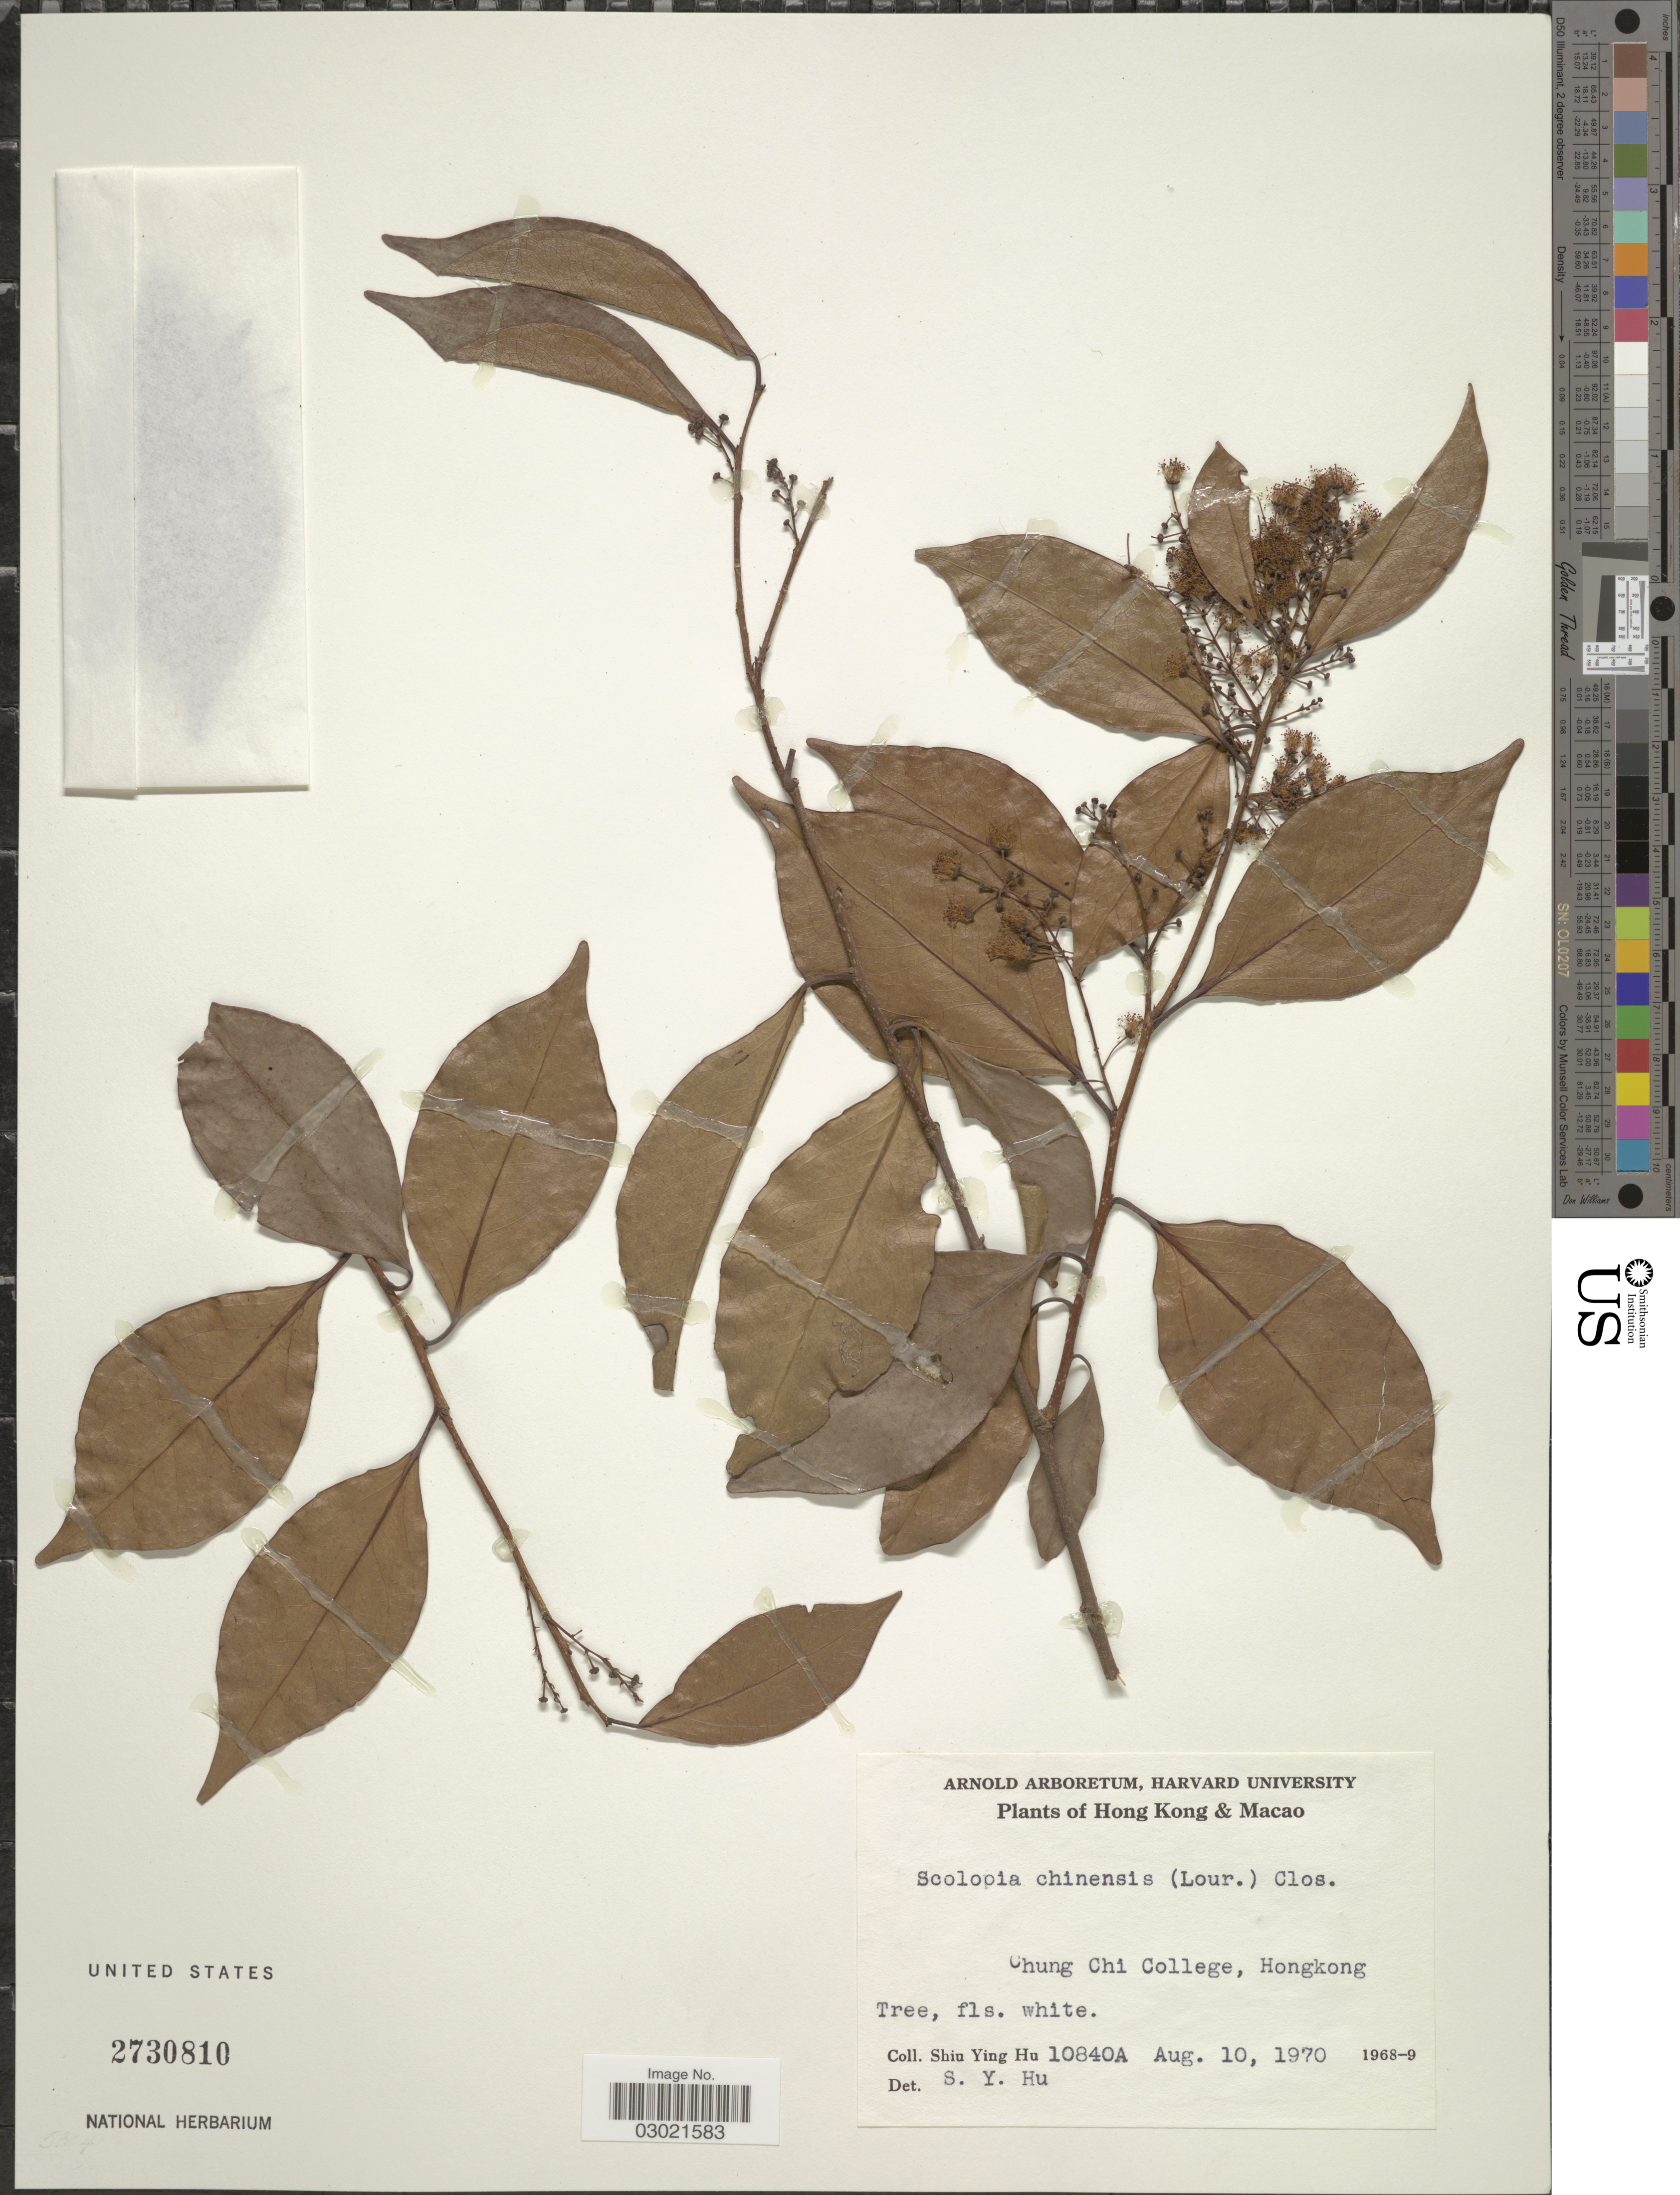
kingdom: Plantae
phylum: Tracheophyta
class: Magnoliopsida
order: Malpighiales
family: Salicaceae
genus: Scolopia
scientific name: Scolopia chinensis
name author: (Lour.) Clos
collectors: S. Y. Hu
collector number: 10840A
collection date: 1970-08-10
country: China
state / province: Hong Kong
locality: Chung Chi College, Hongkong.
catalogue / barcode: US 2730810